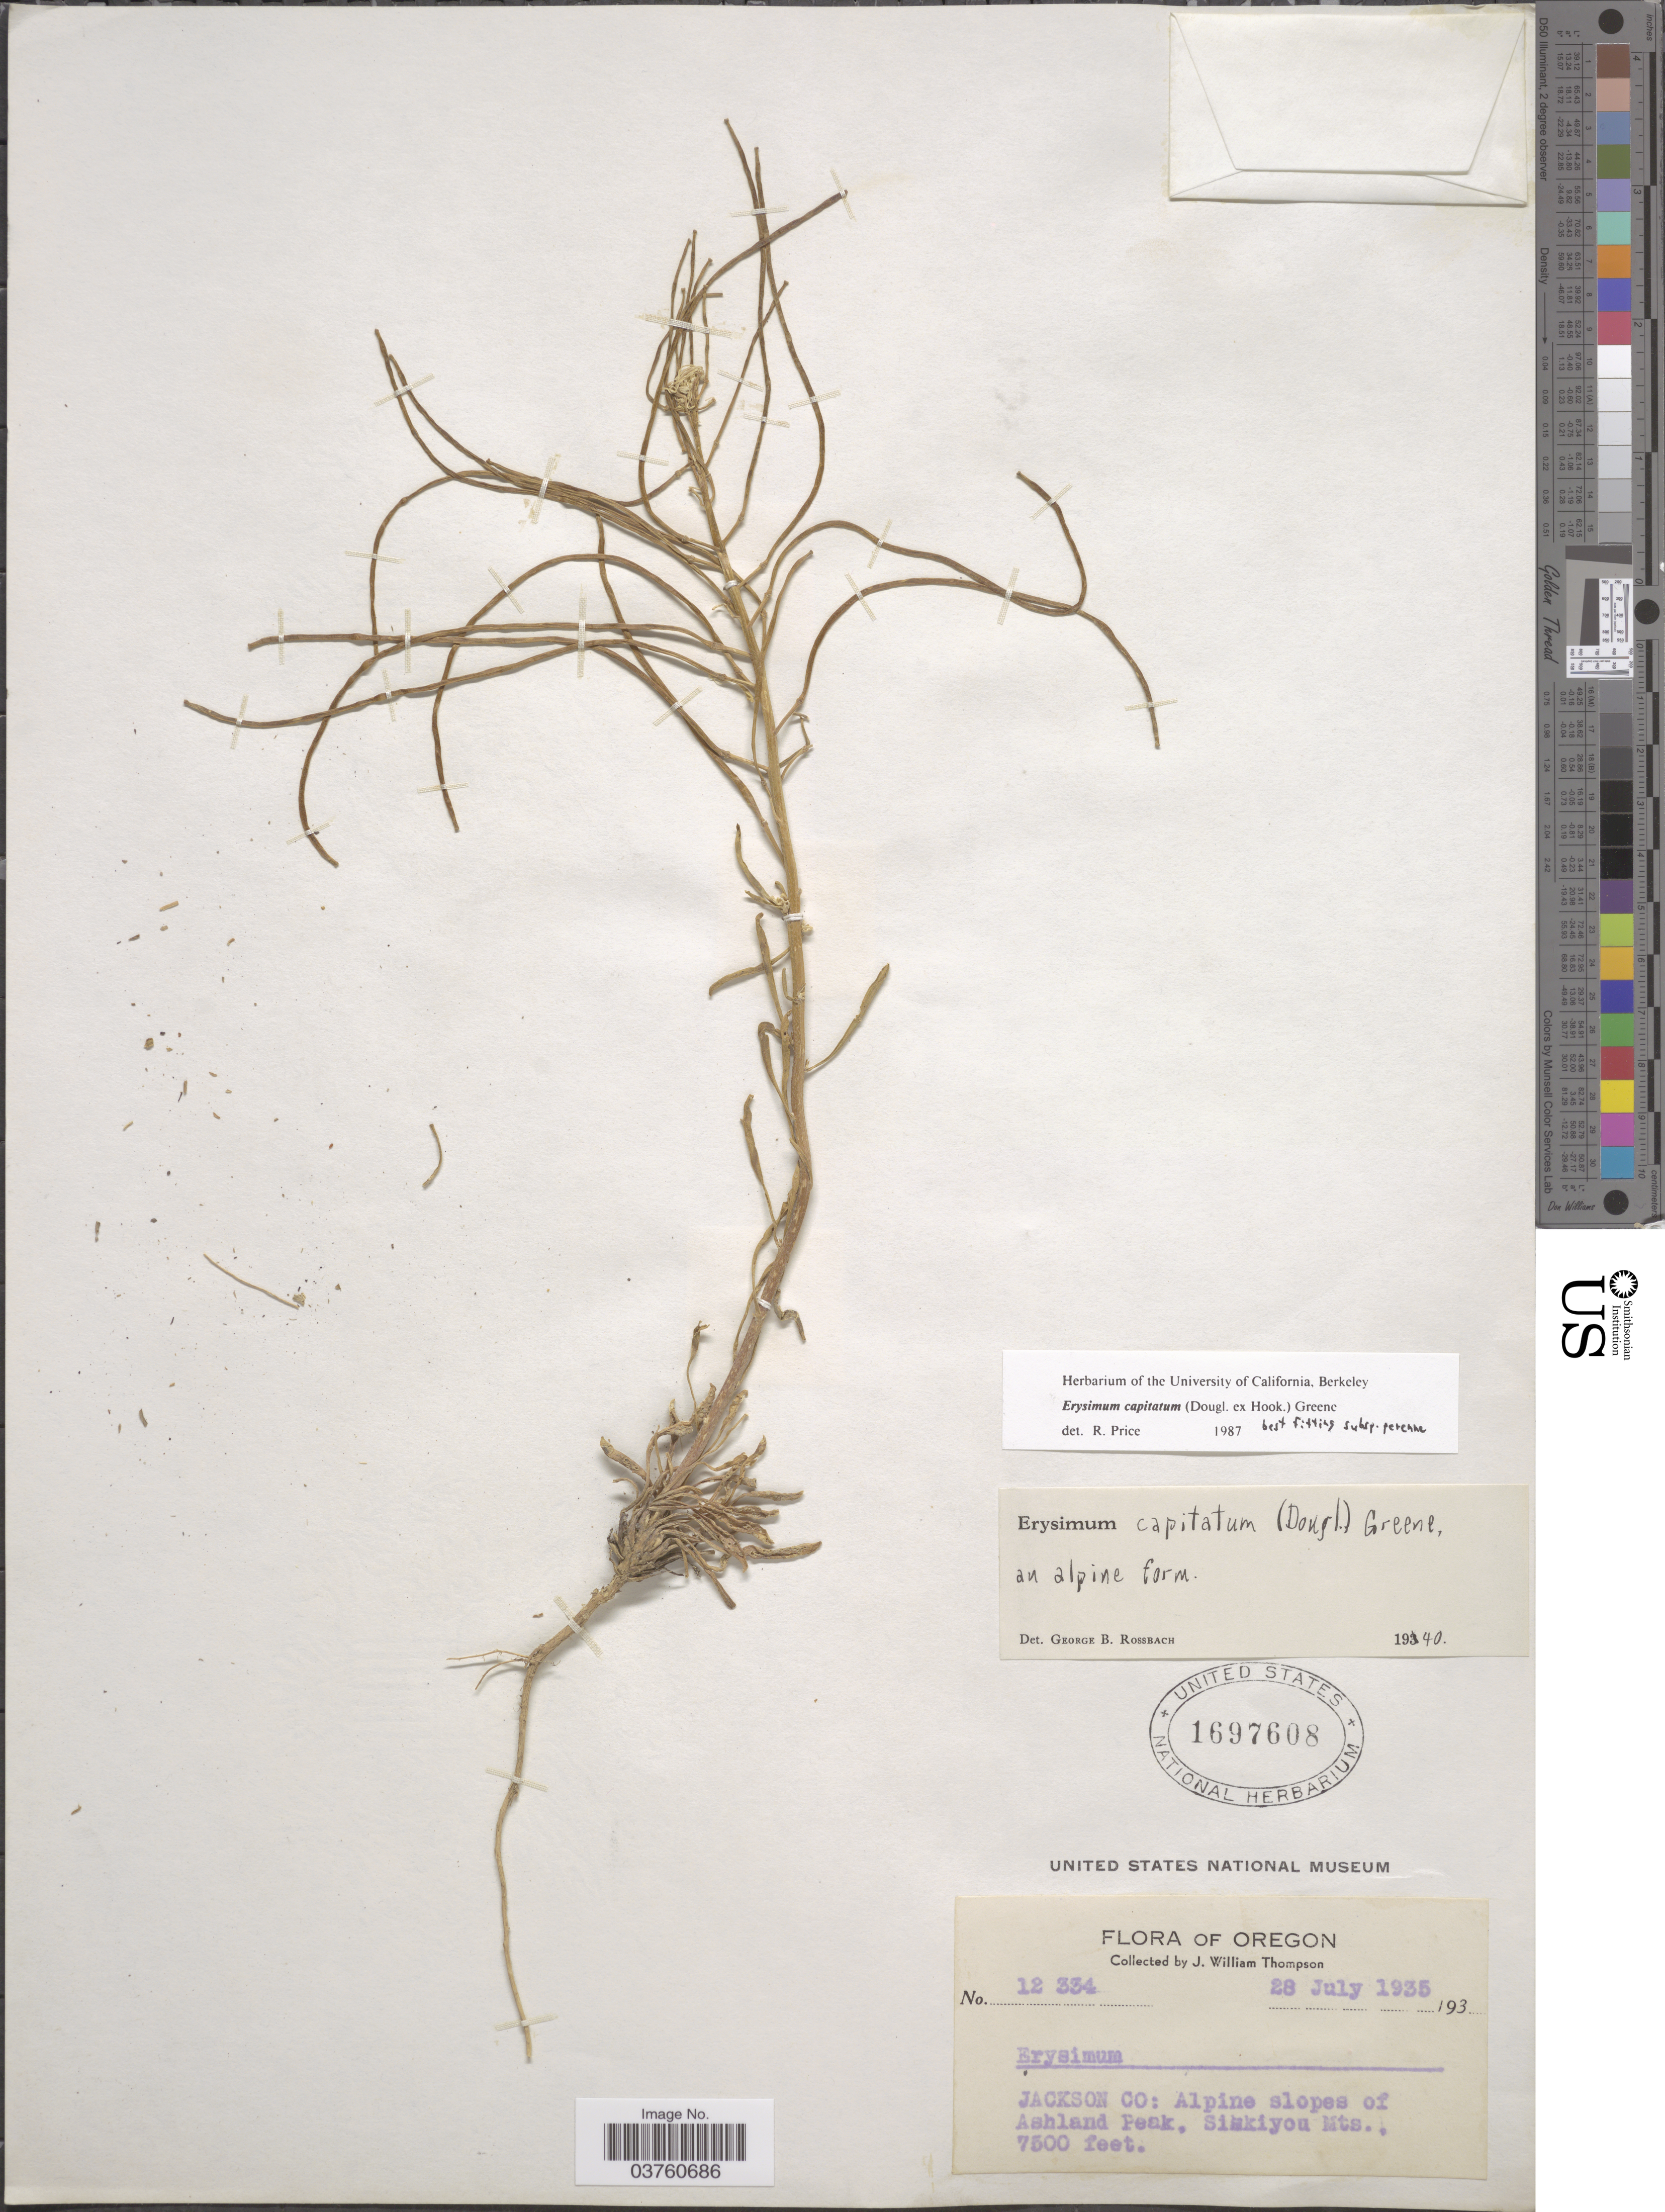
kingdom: Plantae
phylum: Tracheophyta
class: Magnoliopsida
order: Brassicales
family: Brassicaceae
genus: Erysimum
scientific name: Erysimum capitatum var. perenne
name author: (S. Watson ex Coville) R.J. Davis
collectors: J. W. Thompson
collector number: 12334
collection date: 1935-07-28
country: United States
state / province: Oregon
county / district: Jackson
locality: Jackson Co: Alpine slopes of Ashland Peak, Siskiyou Mts.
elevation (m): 2286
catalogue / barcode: US 1697608